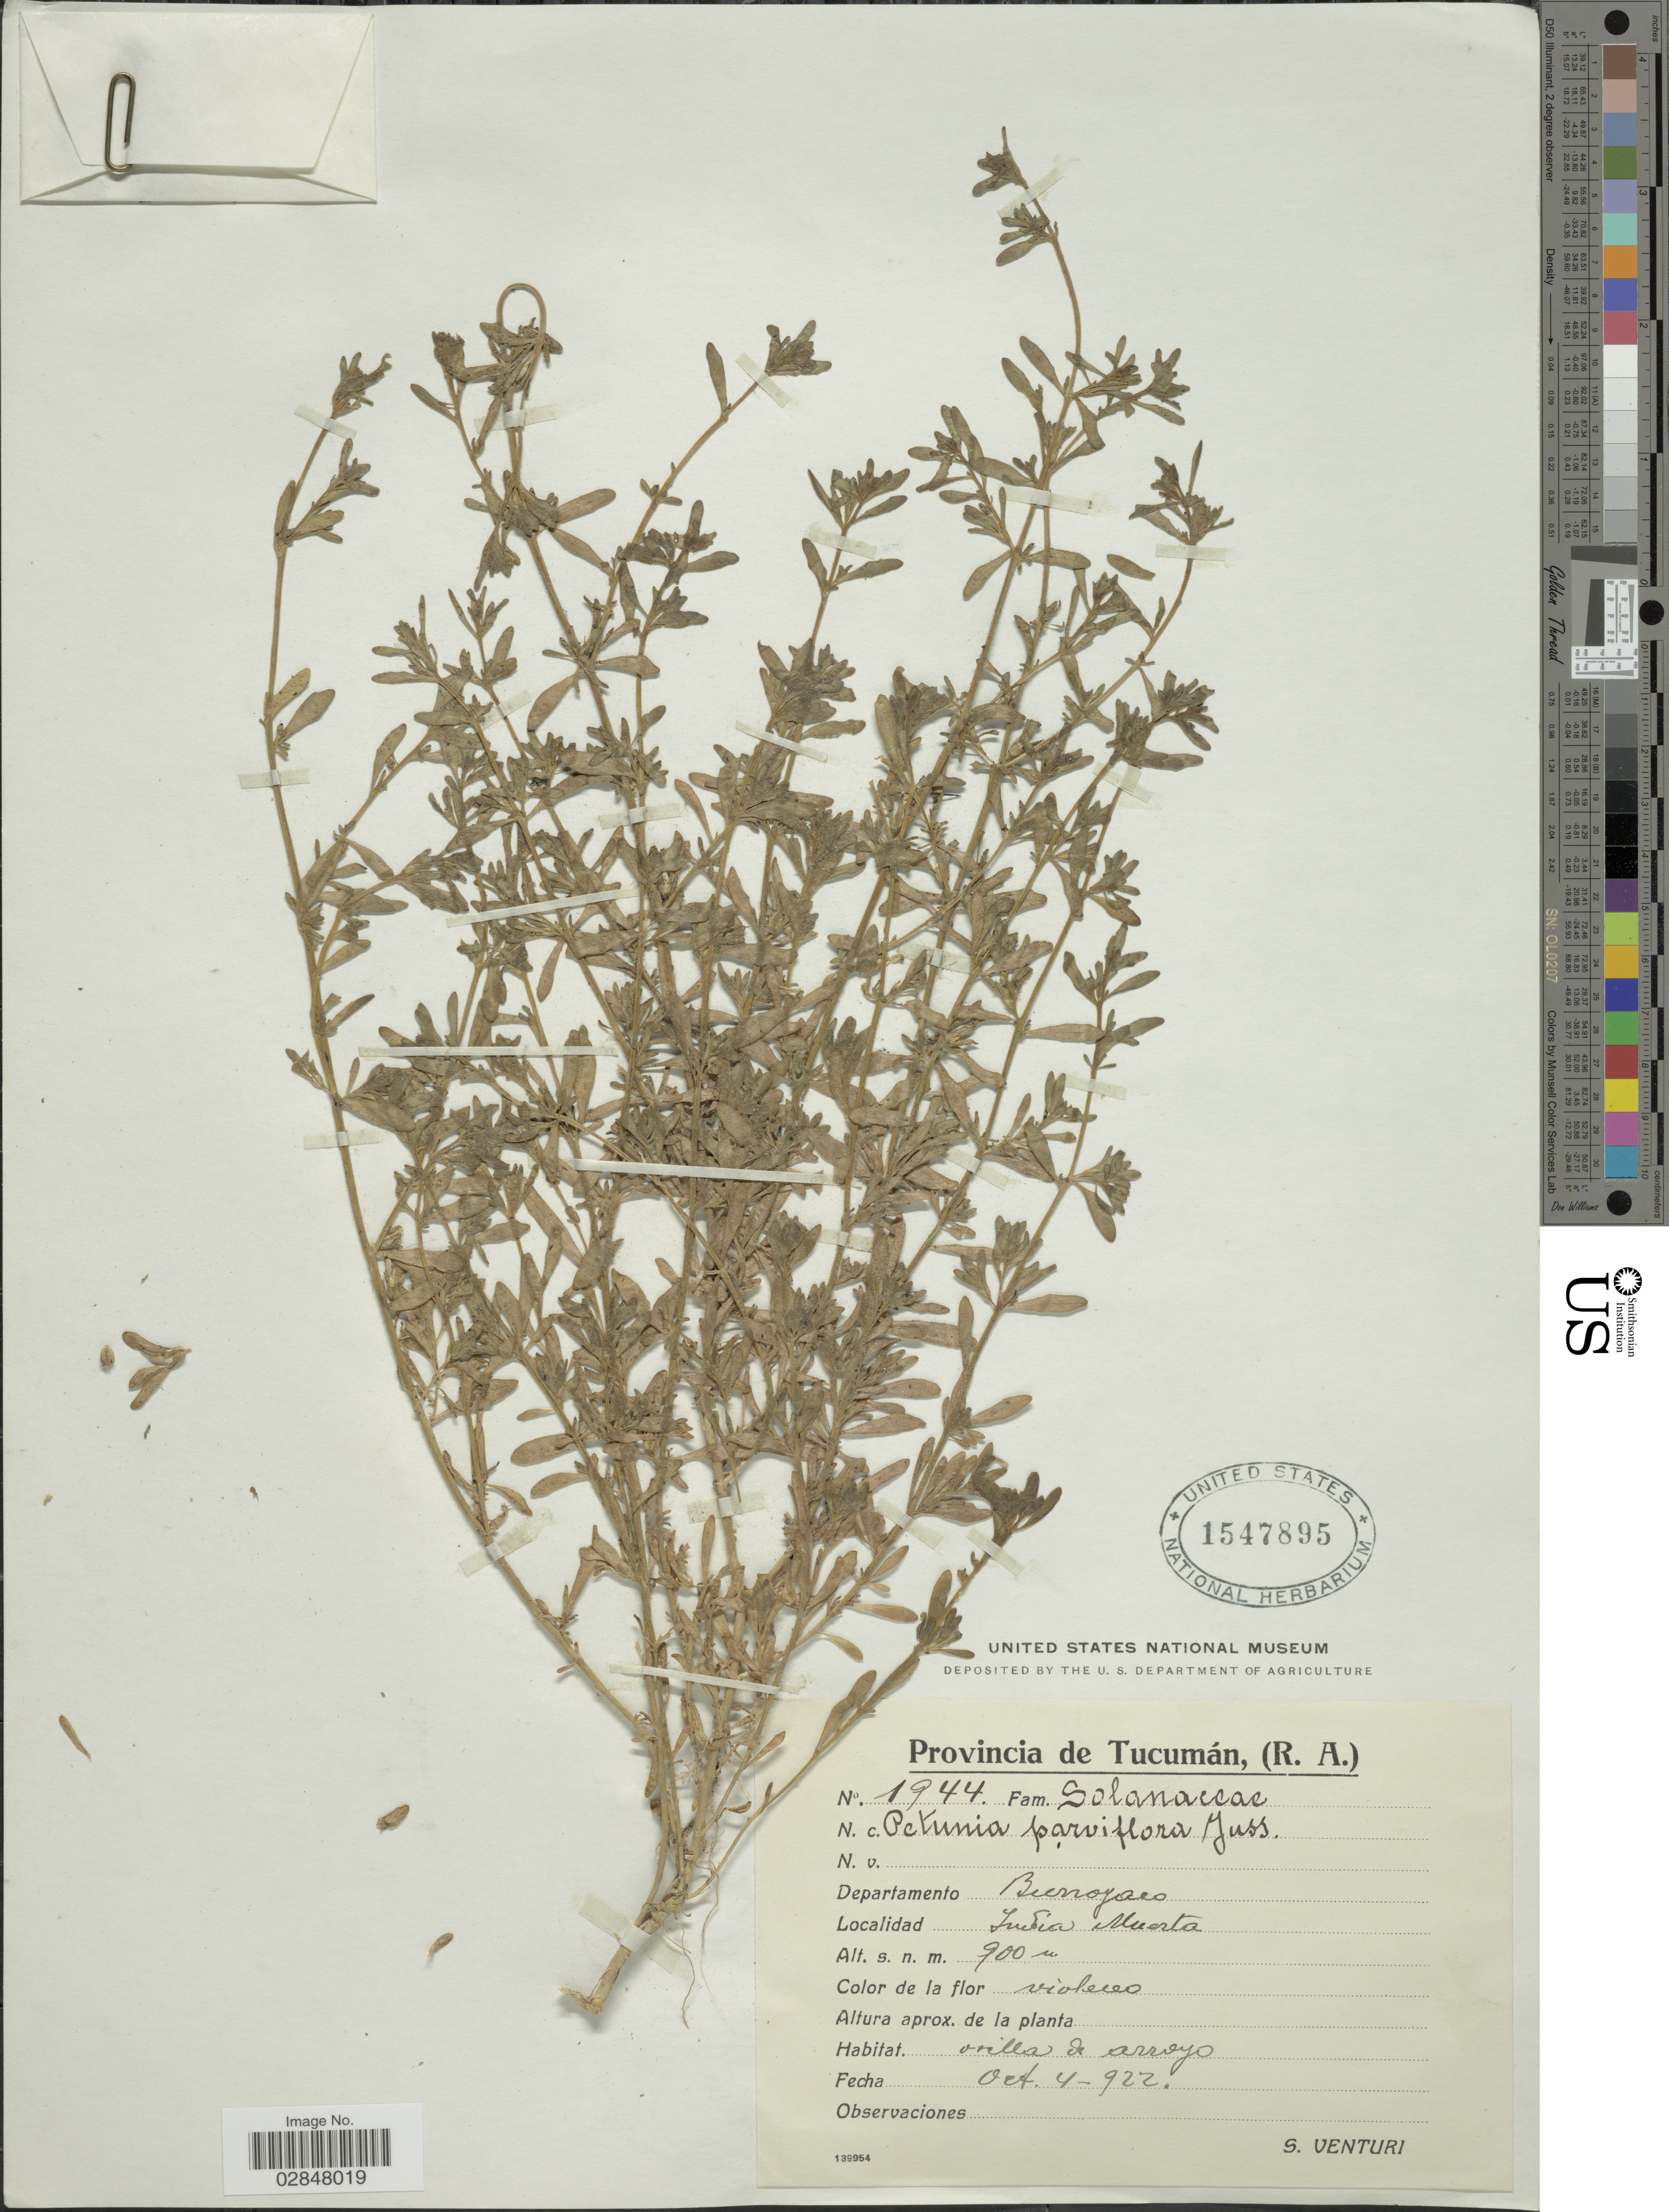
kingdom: Plantae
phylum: Tracheophyta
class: Magnoliopsida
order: Solanales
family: Solanaceae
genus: Petunia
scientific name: Petunia parviflora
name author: Juss.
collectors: S. Venturi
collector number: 1944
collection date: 1922-10-04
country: Argentina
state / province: Tucuman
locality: (R.A.), Departamento Bunoyaco, India Muerta.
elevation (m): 900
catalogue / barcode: US 1547895